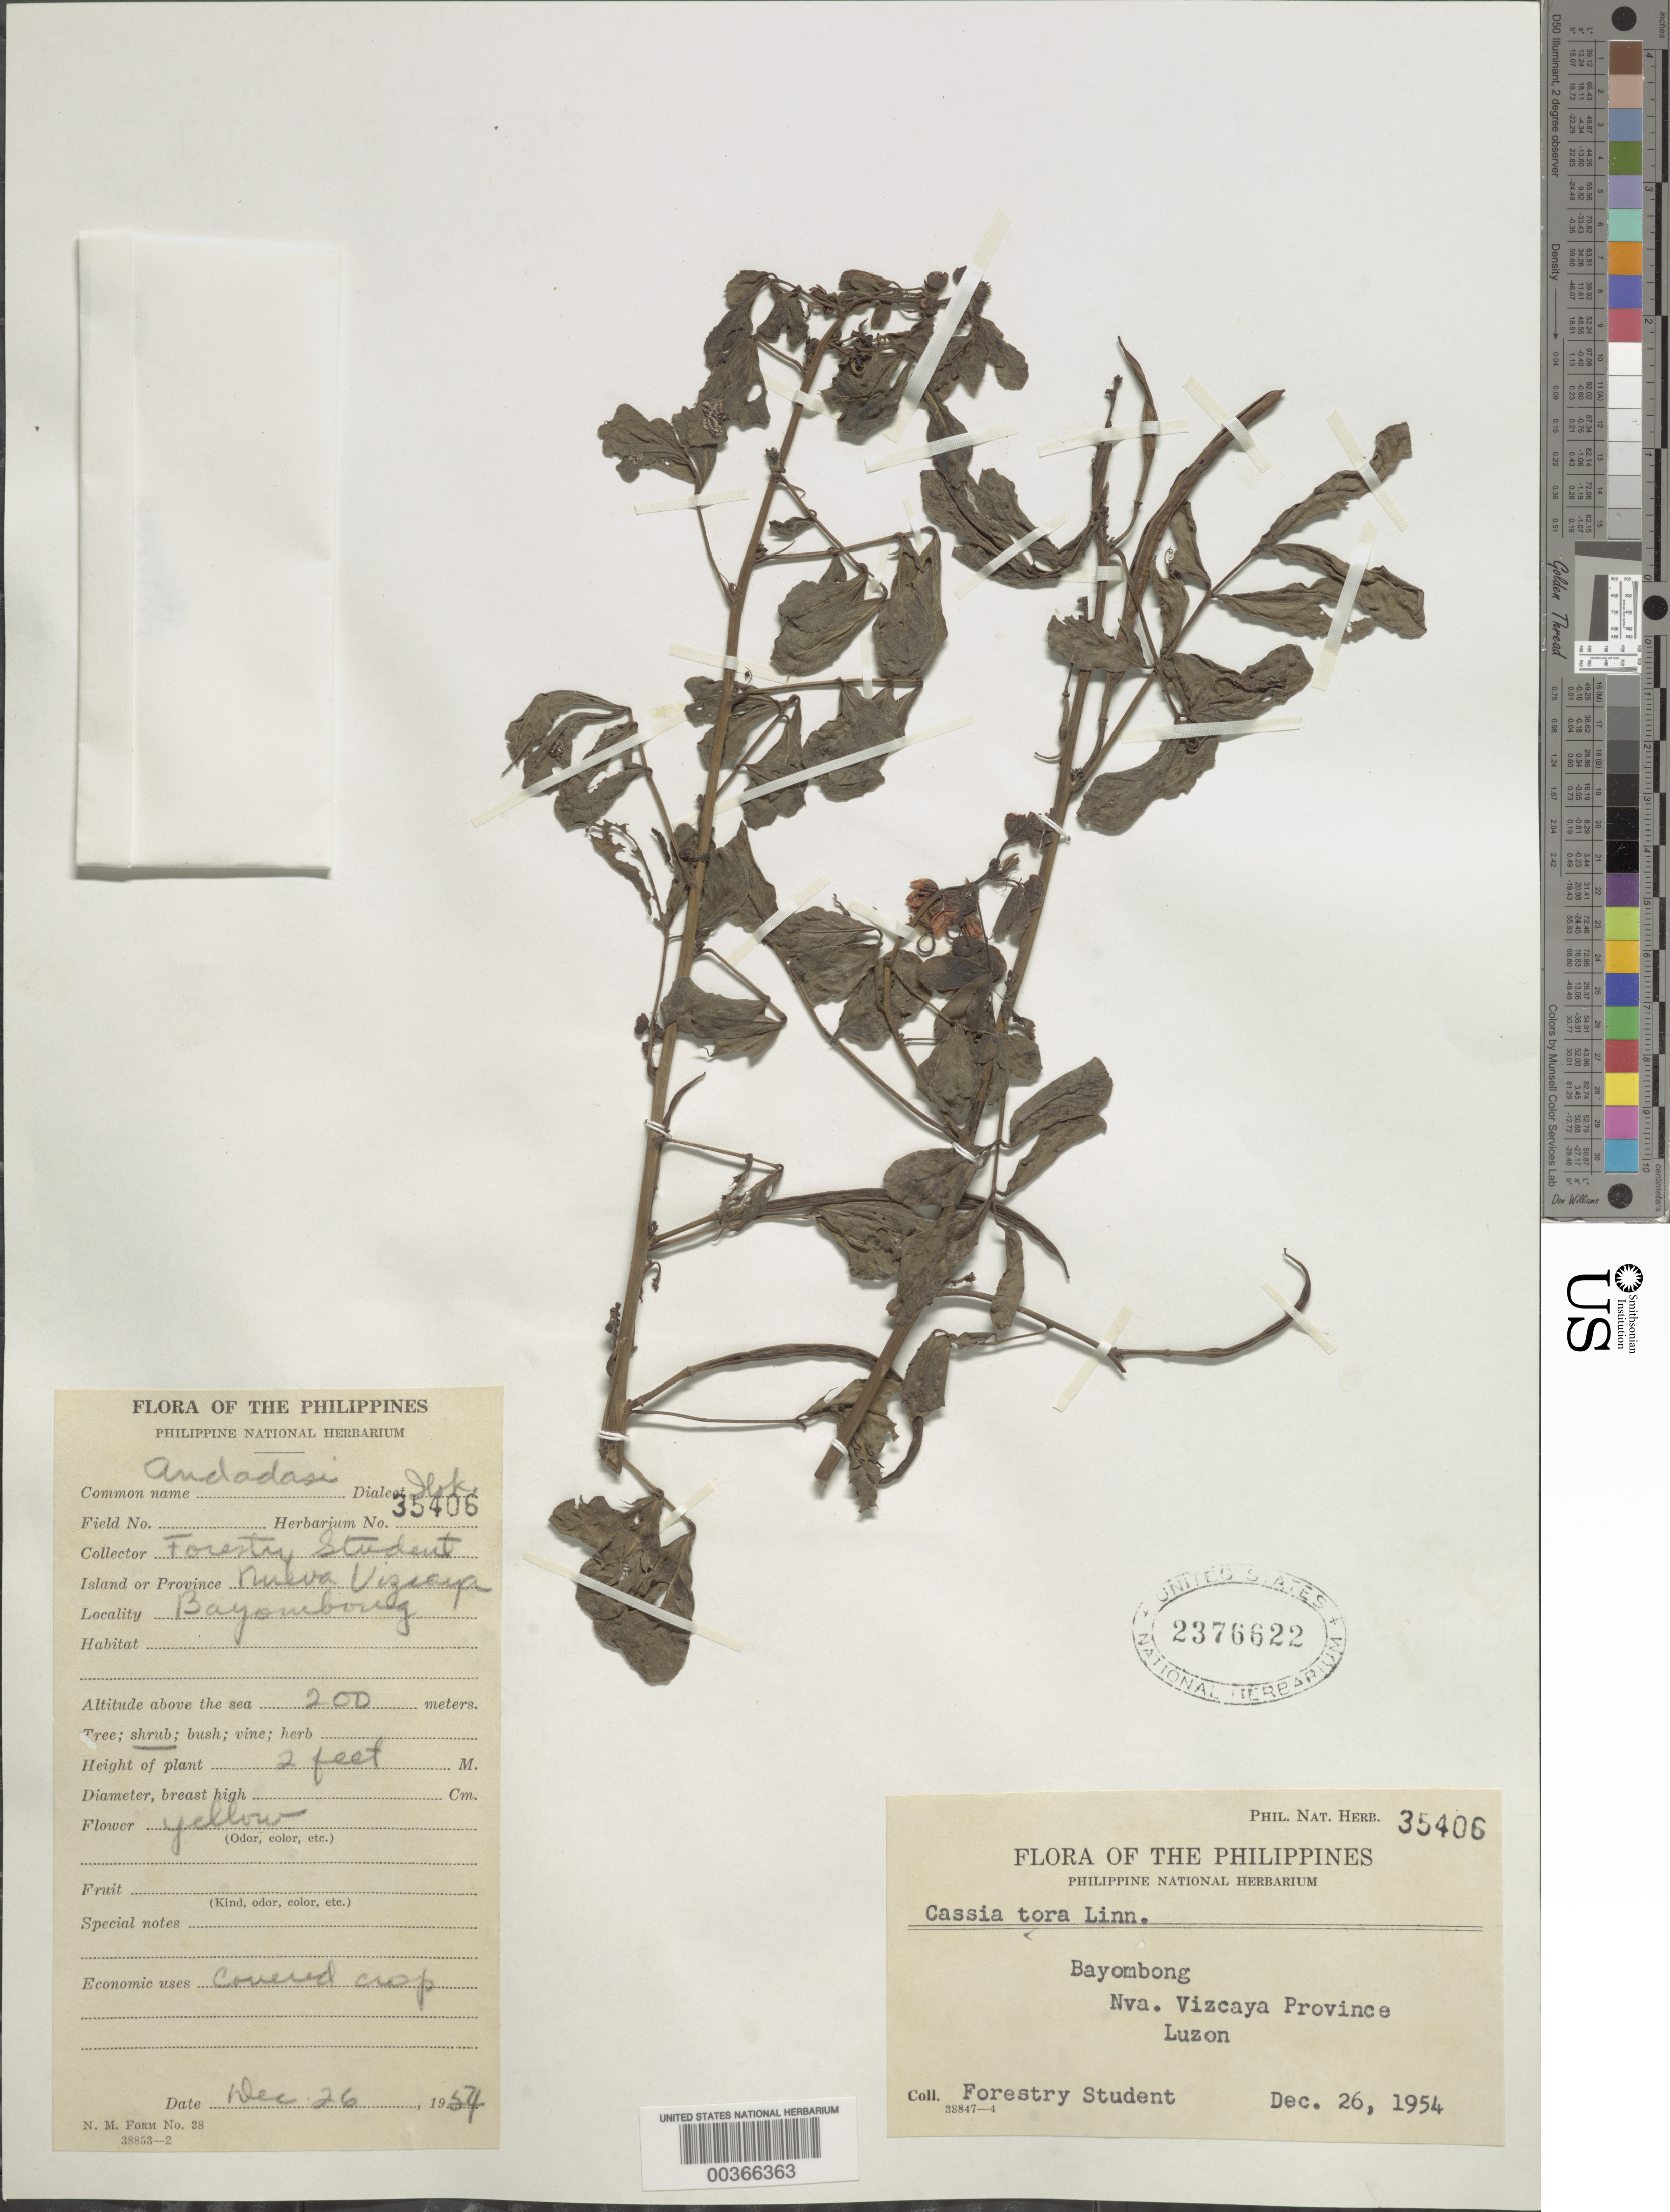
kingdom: Plantae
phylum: Tracheophyta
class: Magnoliopsida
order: Fabales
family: Fabaceae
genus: Senna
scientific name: Senna tora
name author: (L.) Roxb.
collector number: Phil. Nat. Herb. 35406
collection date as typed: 26 Dec 1954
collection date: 1954-12-26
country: Philippines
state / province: Cagayan Valley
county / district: Nueva Vizcaya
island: Luzon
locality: Bayombong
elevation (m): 200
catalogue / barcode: US 2376622